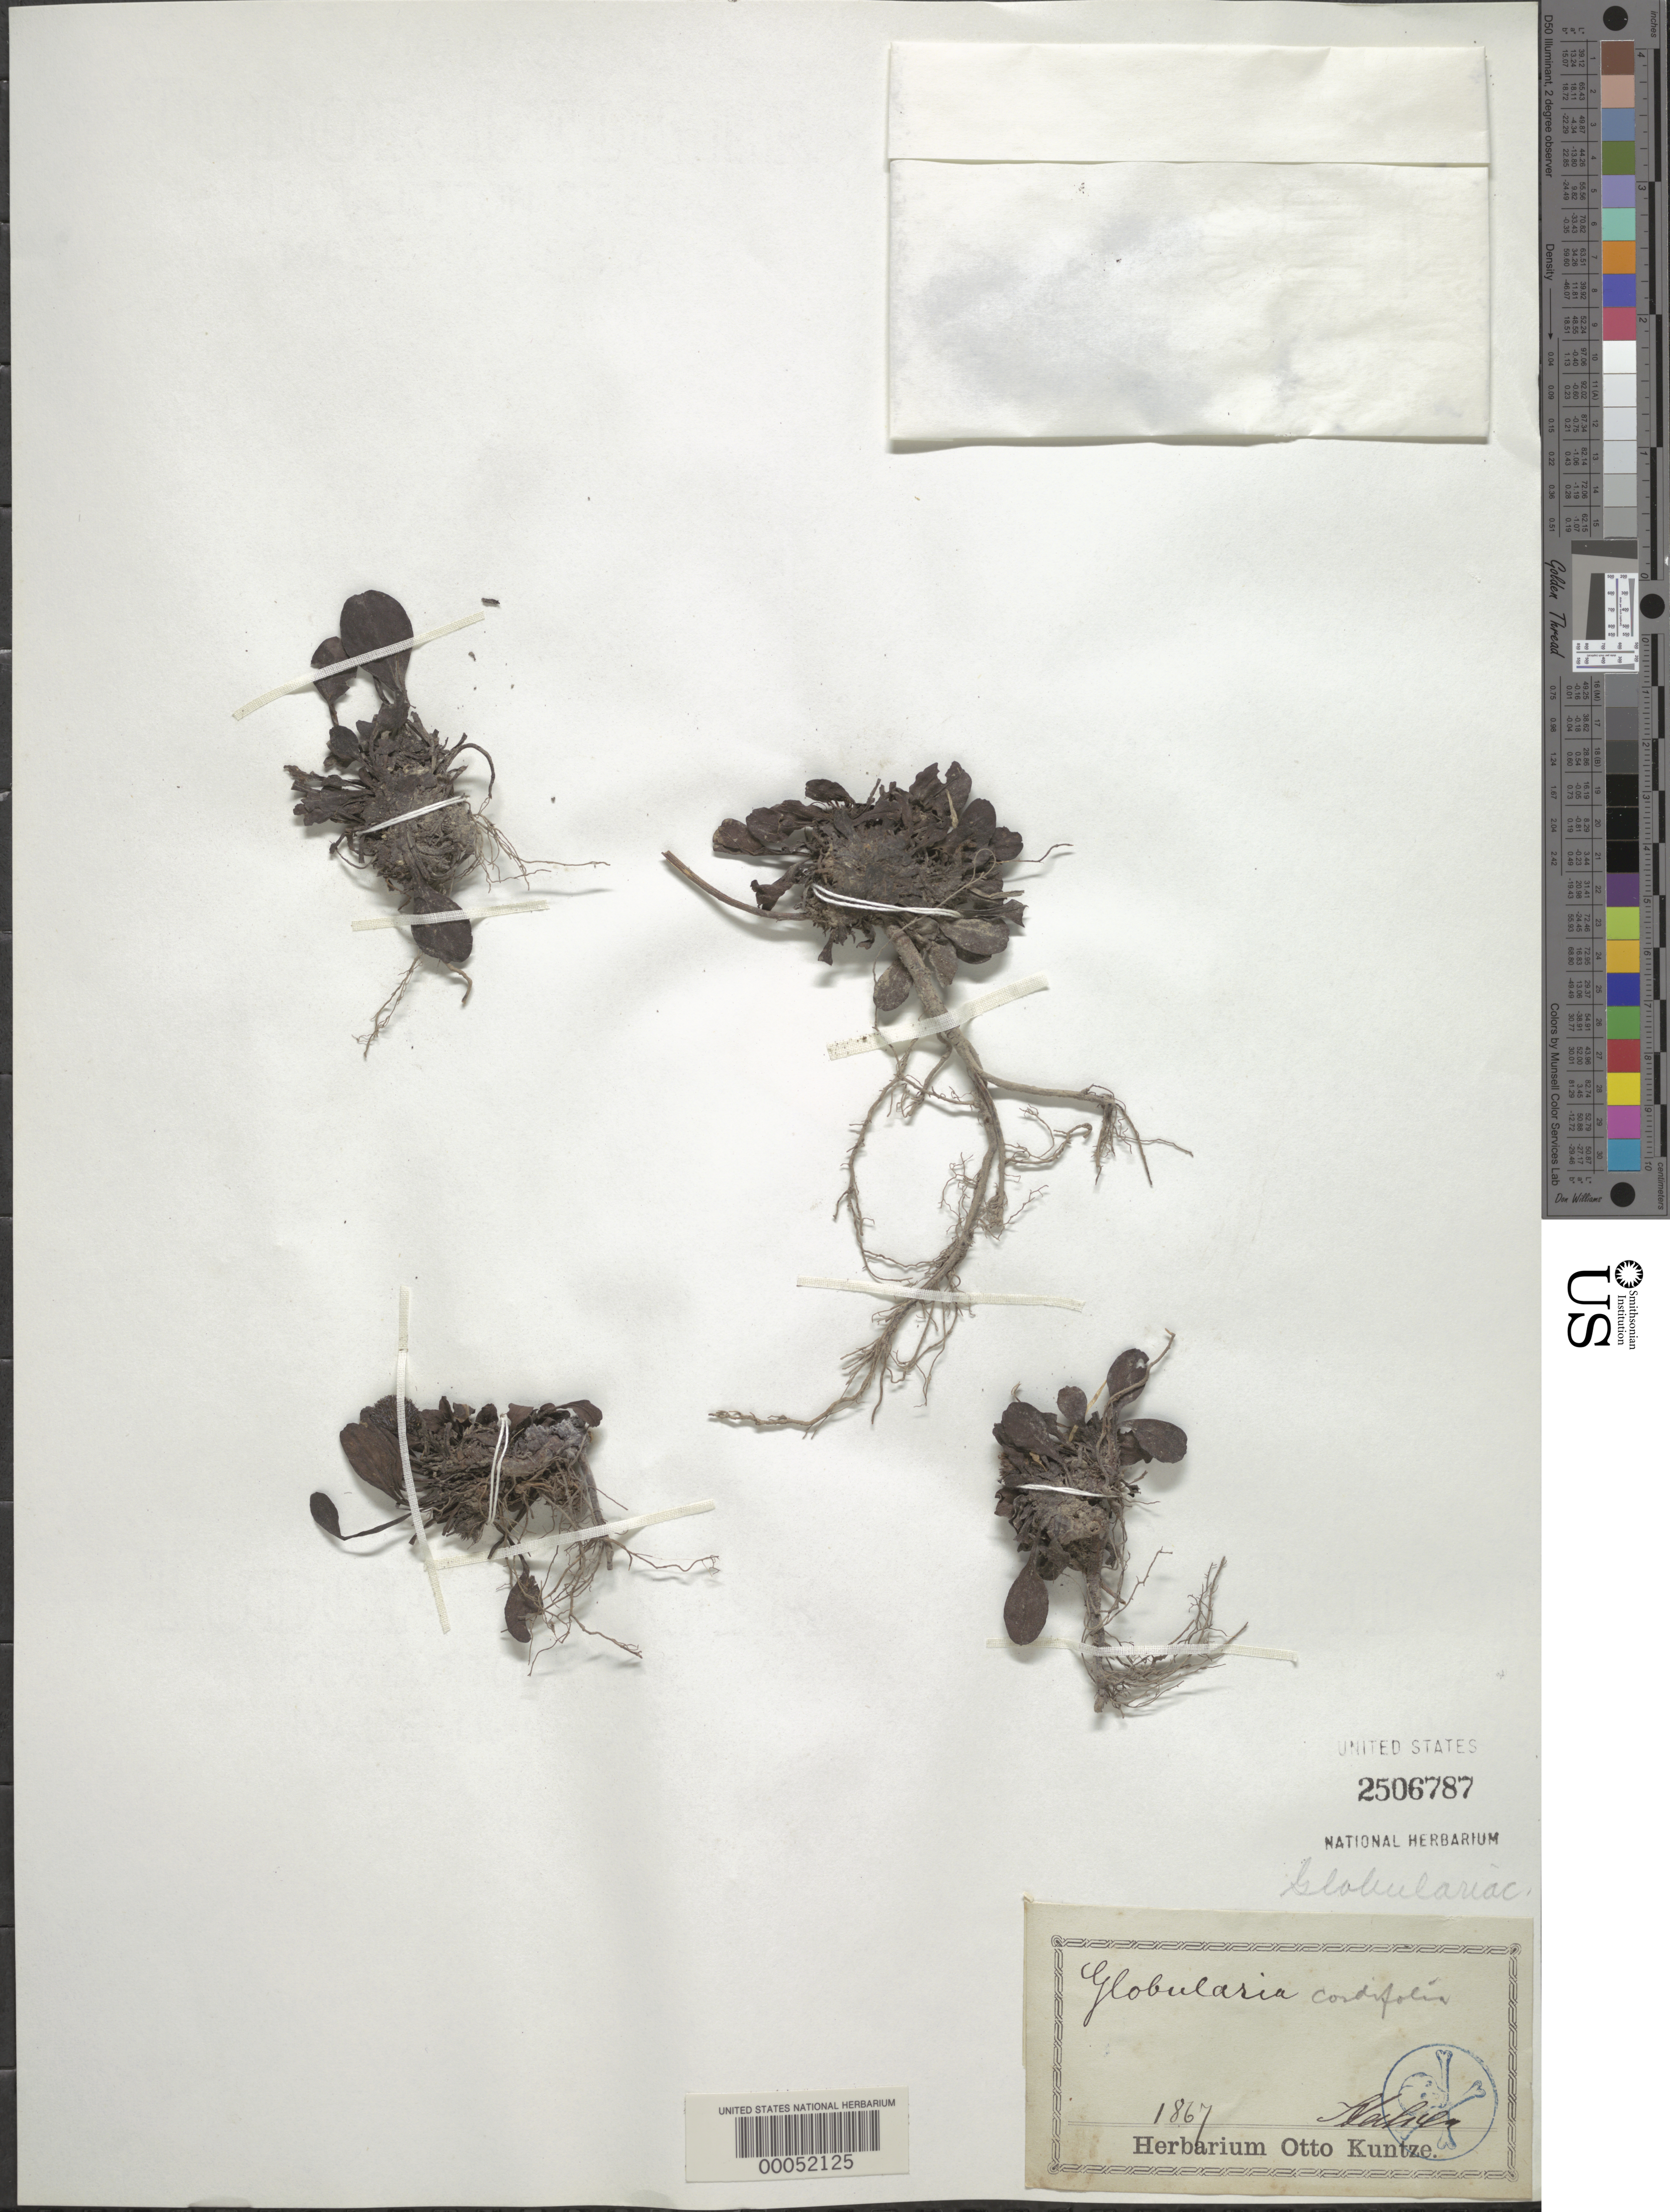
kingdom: Plantae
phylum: Tracheophyta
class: Magnoliopsida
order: Lamiales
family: Plantaginaceae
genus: Globularia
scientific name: Globularia cordifolia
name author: L.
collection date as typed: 1867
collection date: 1867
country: Panama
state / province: Chiriquí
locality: Around San Felix.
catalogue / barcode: US 2506787